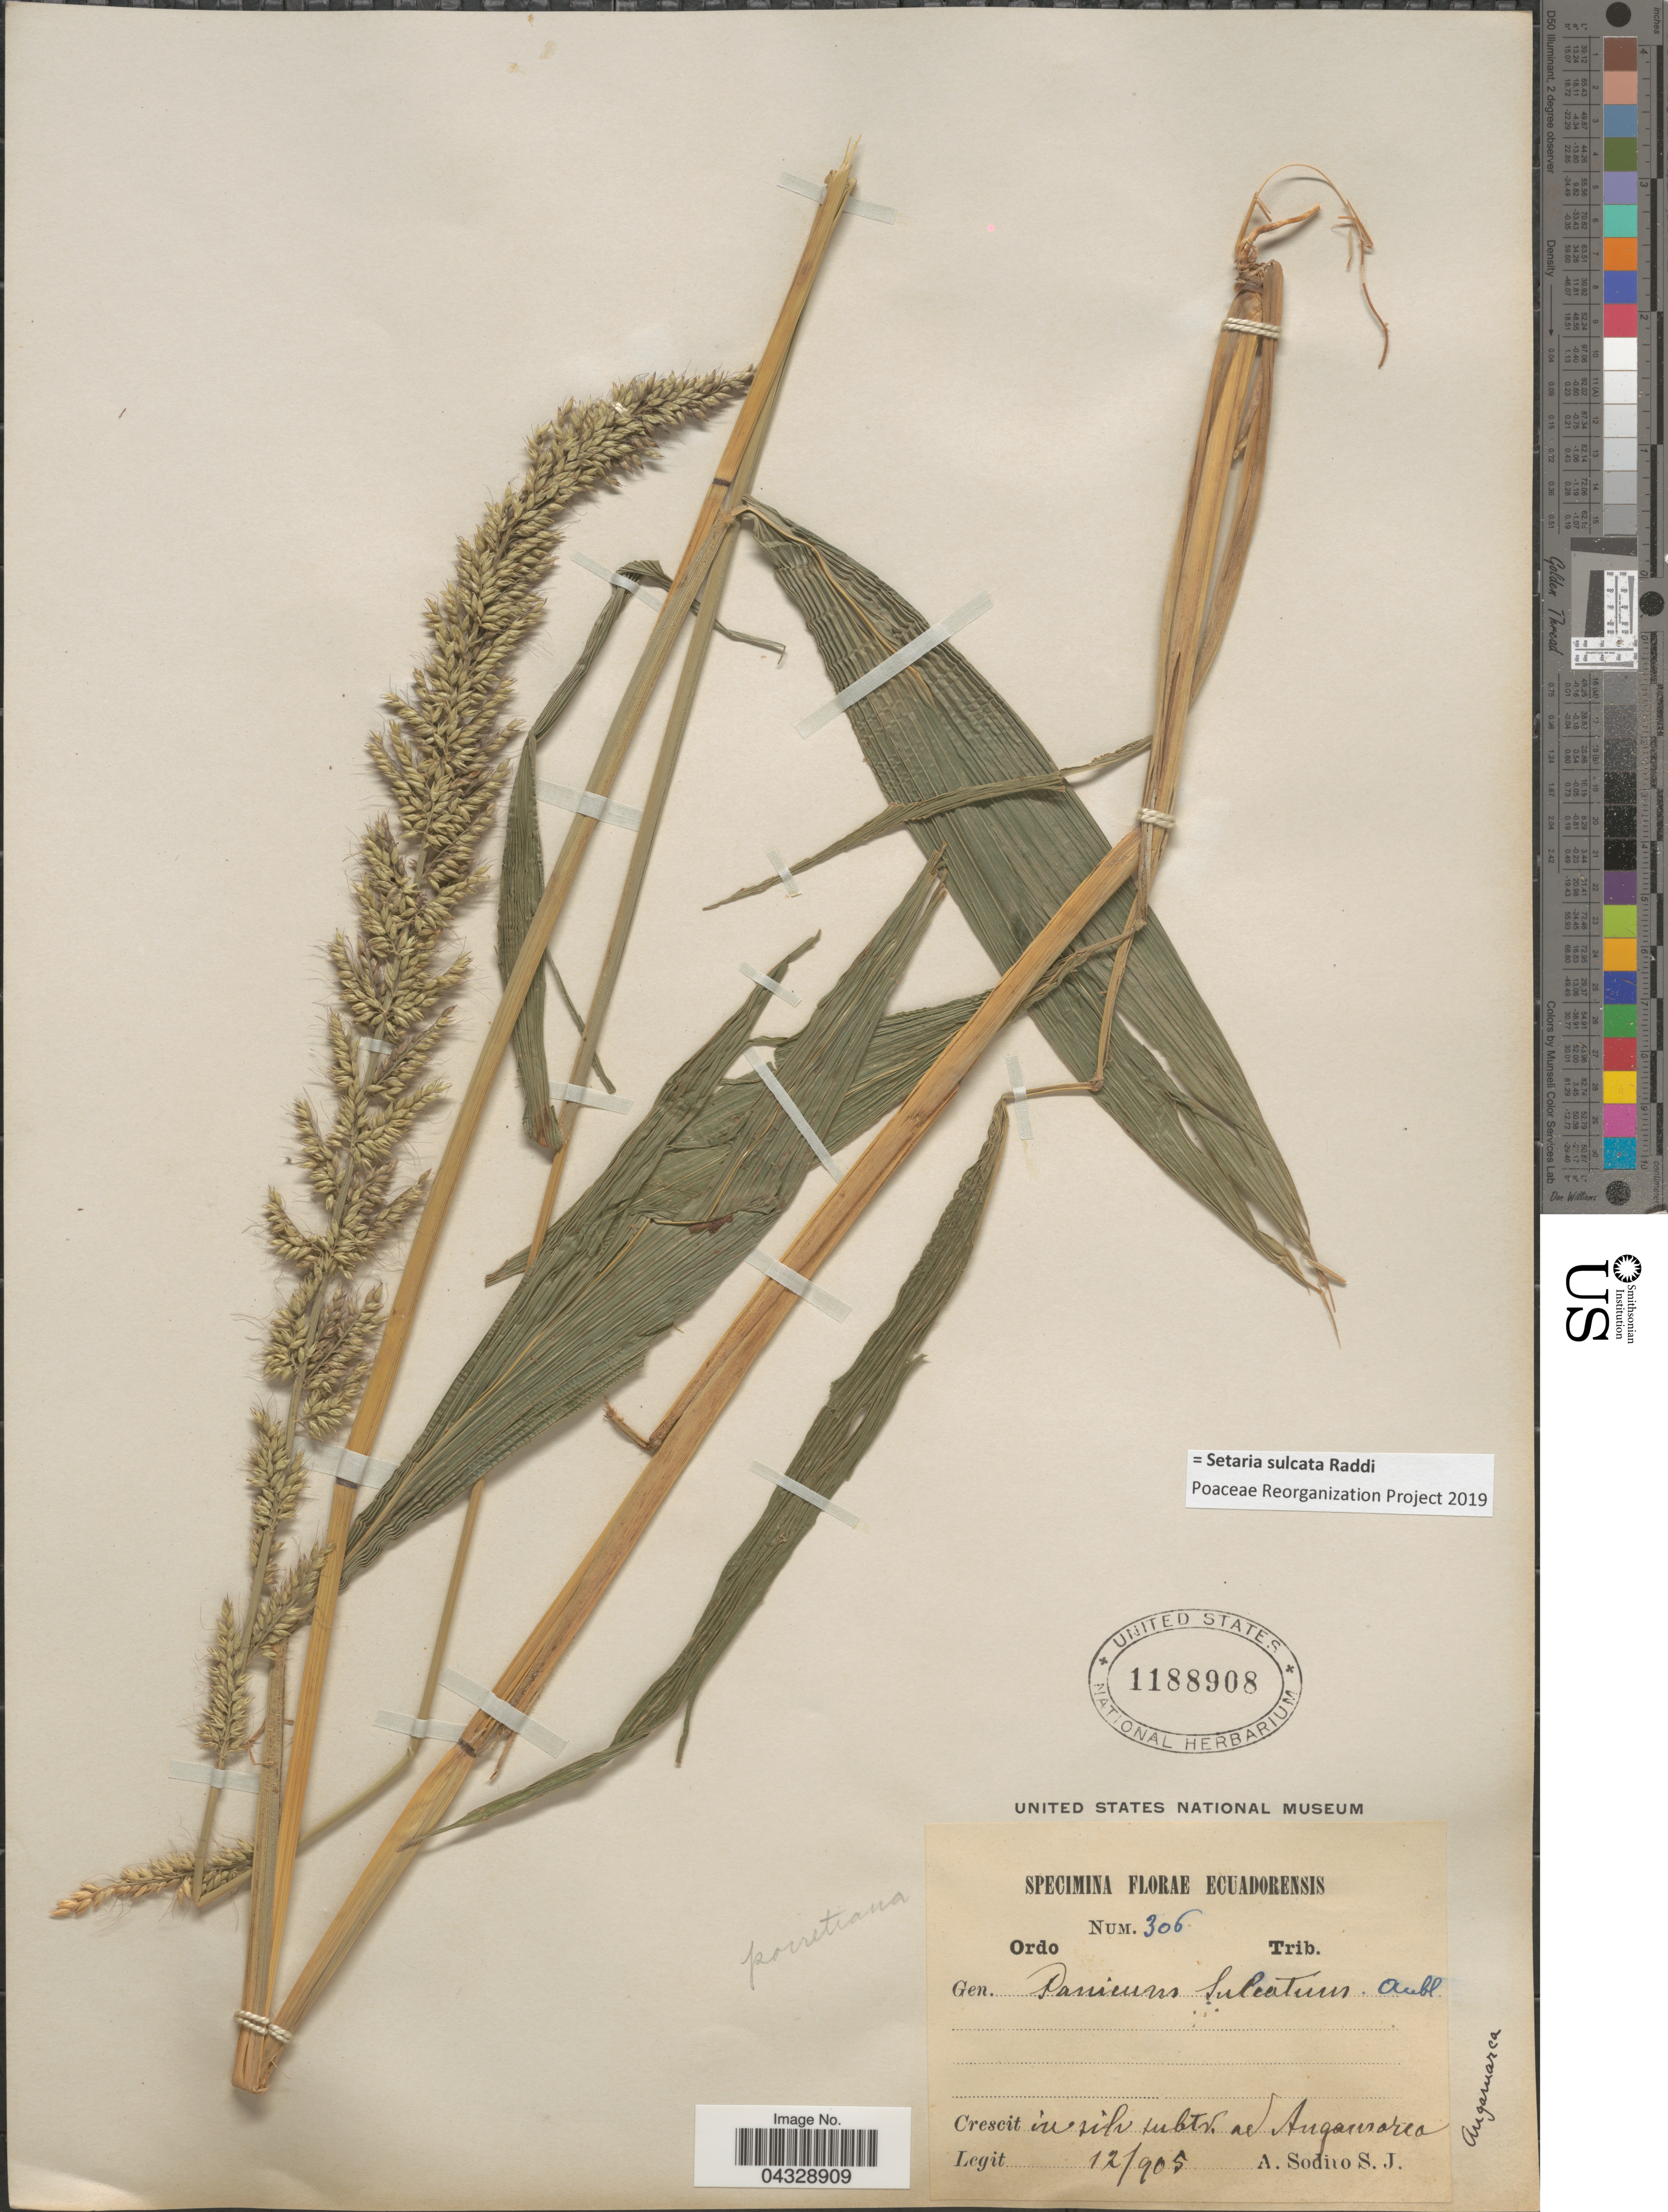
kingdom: Plantae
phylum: Tracheophyta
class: Liliopsida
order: Poales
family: Poaceae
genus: Setaria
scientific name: Setaria sulcata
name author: Raddi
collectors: A. Sodiro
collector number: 306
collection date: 1905-12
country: Ecuador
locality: In silv. subtr. ad Angamarca.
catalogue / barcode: US 1188908